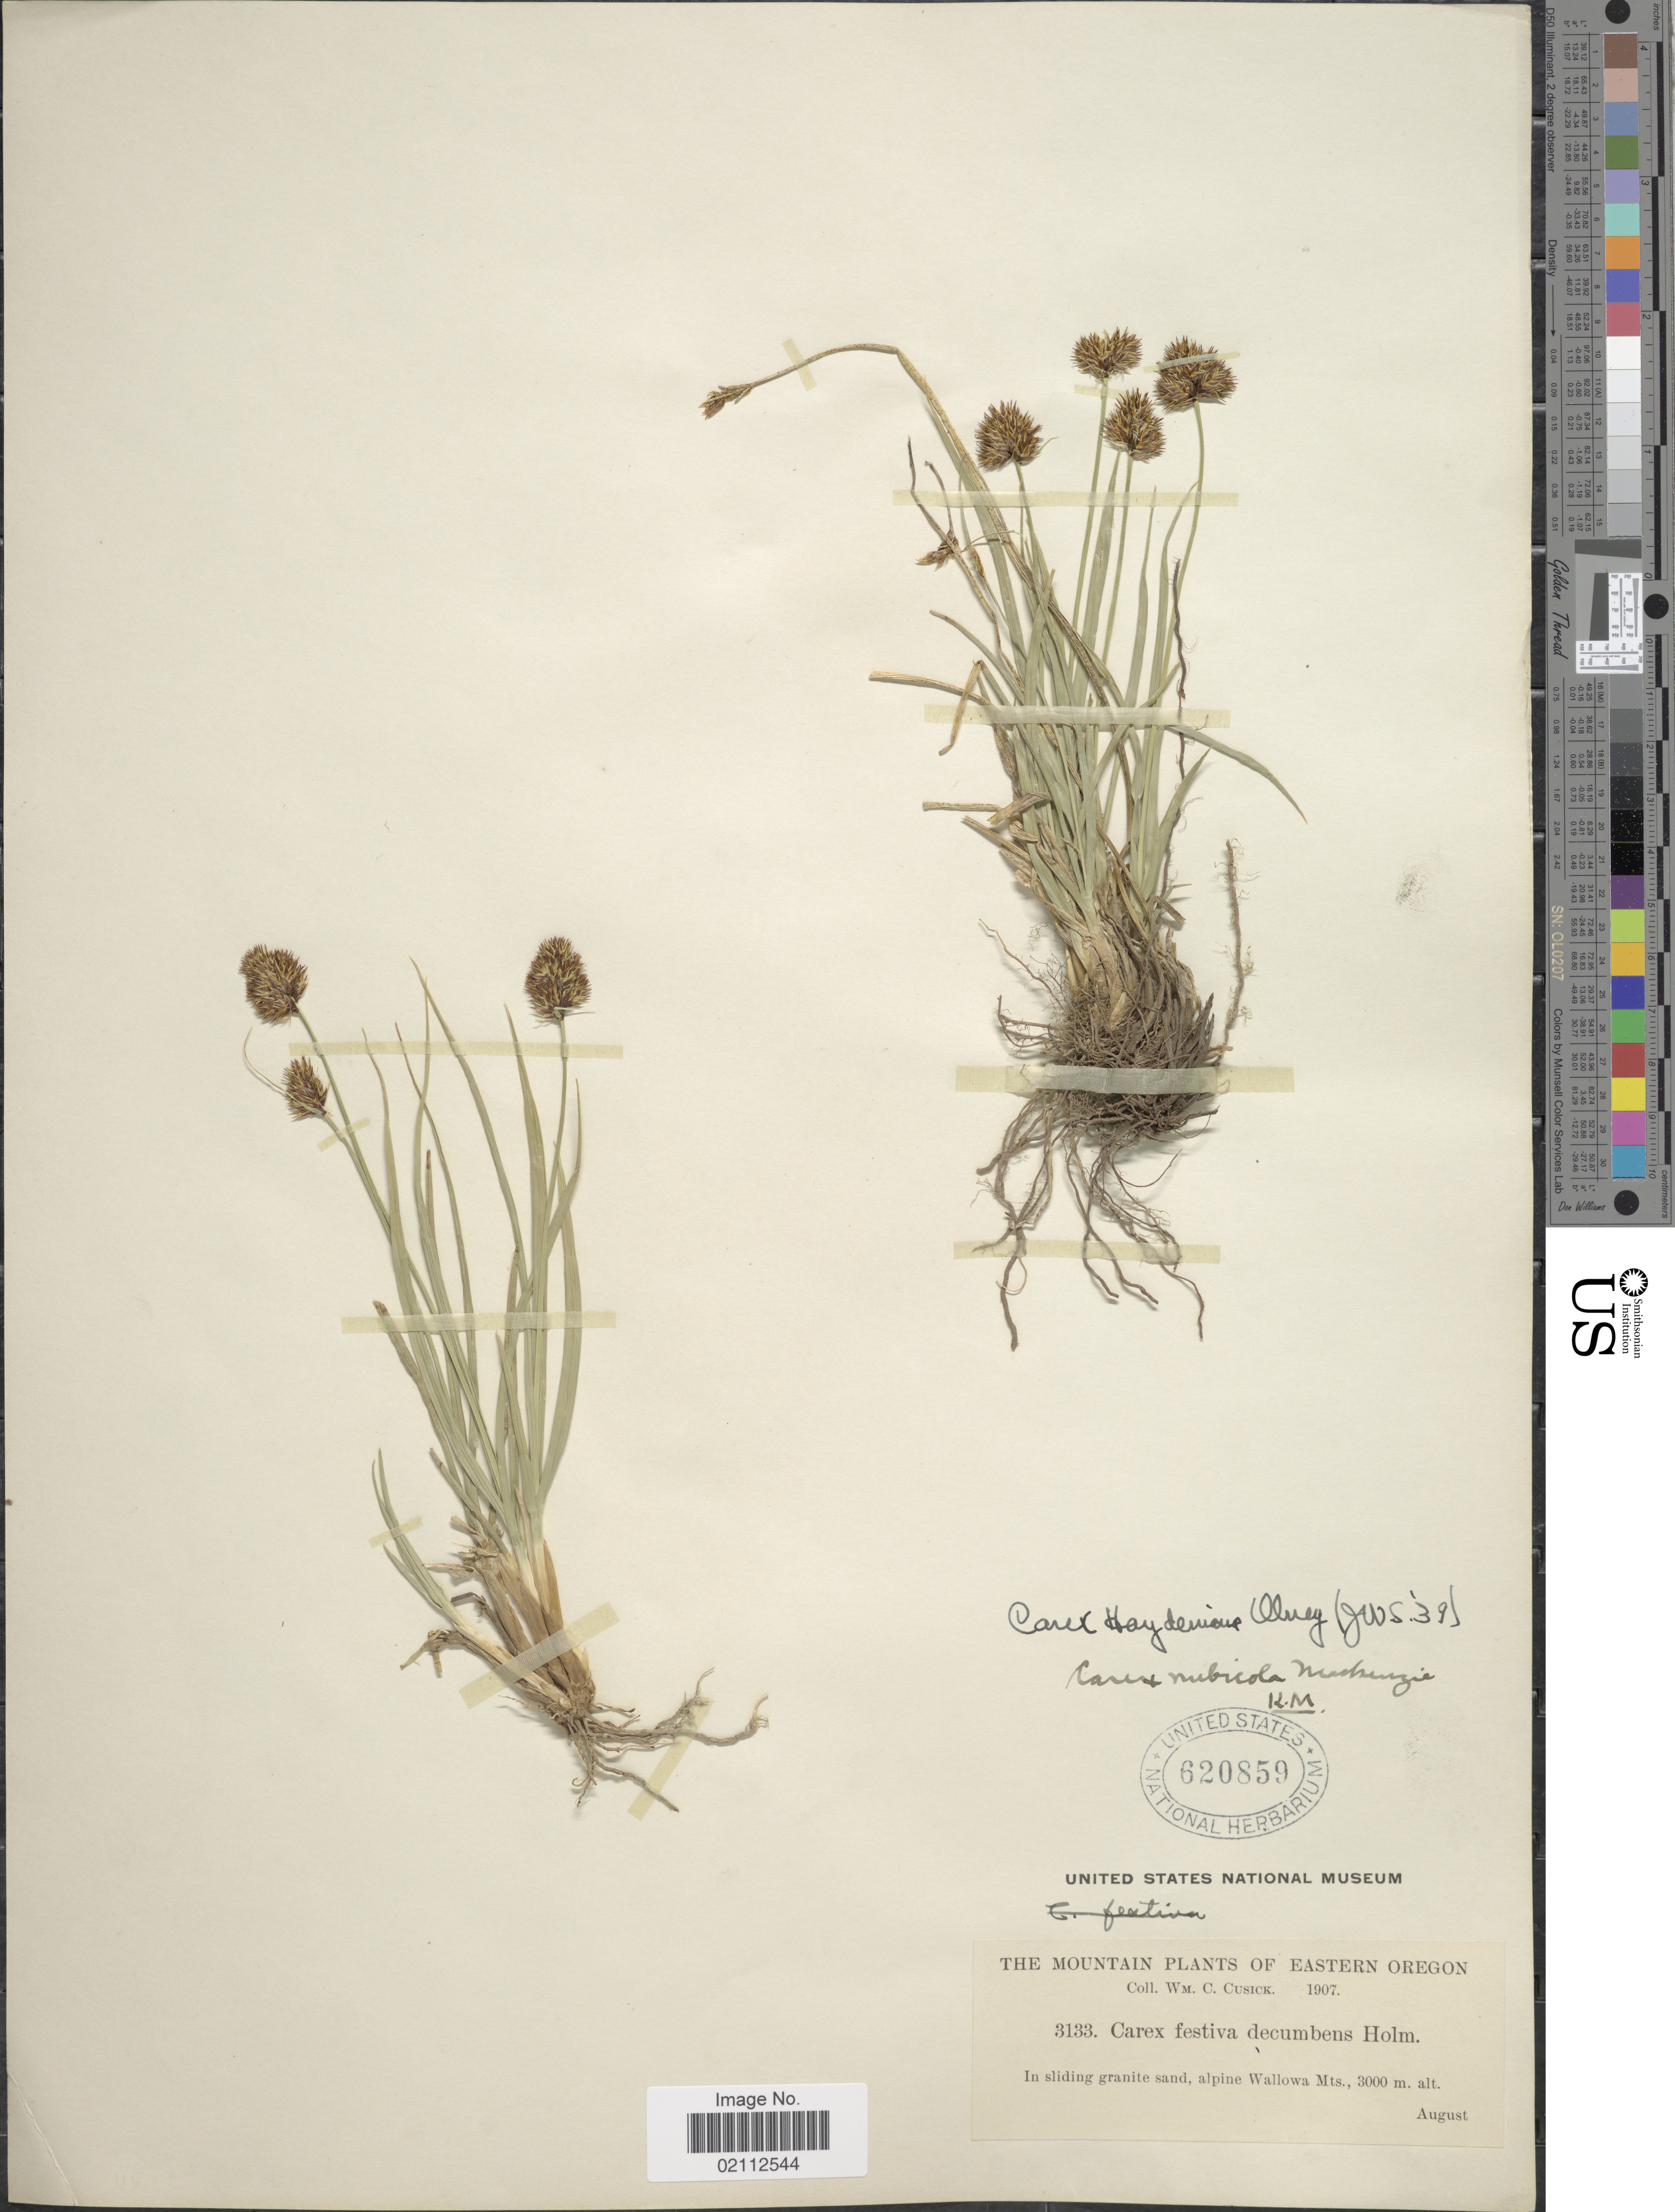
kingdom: Plantae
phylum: Tracheophyta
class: Liliopsida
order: Poales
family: Cyperaceae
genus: Carex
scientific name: Carex haydeniana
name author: Olney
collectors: W. C. Cusick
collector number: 3133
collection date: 1907-08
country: United States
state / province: Oregon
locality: Mountain plants, Eastern Oregon, in sliding granite sand, alpine Wallowa Mts.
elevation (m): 3000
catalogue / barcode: US 620859